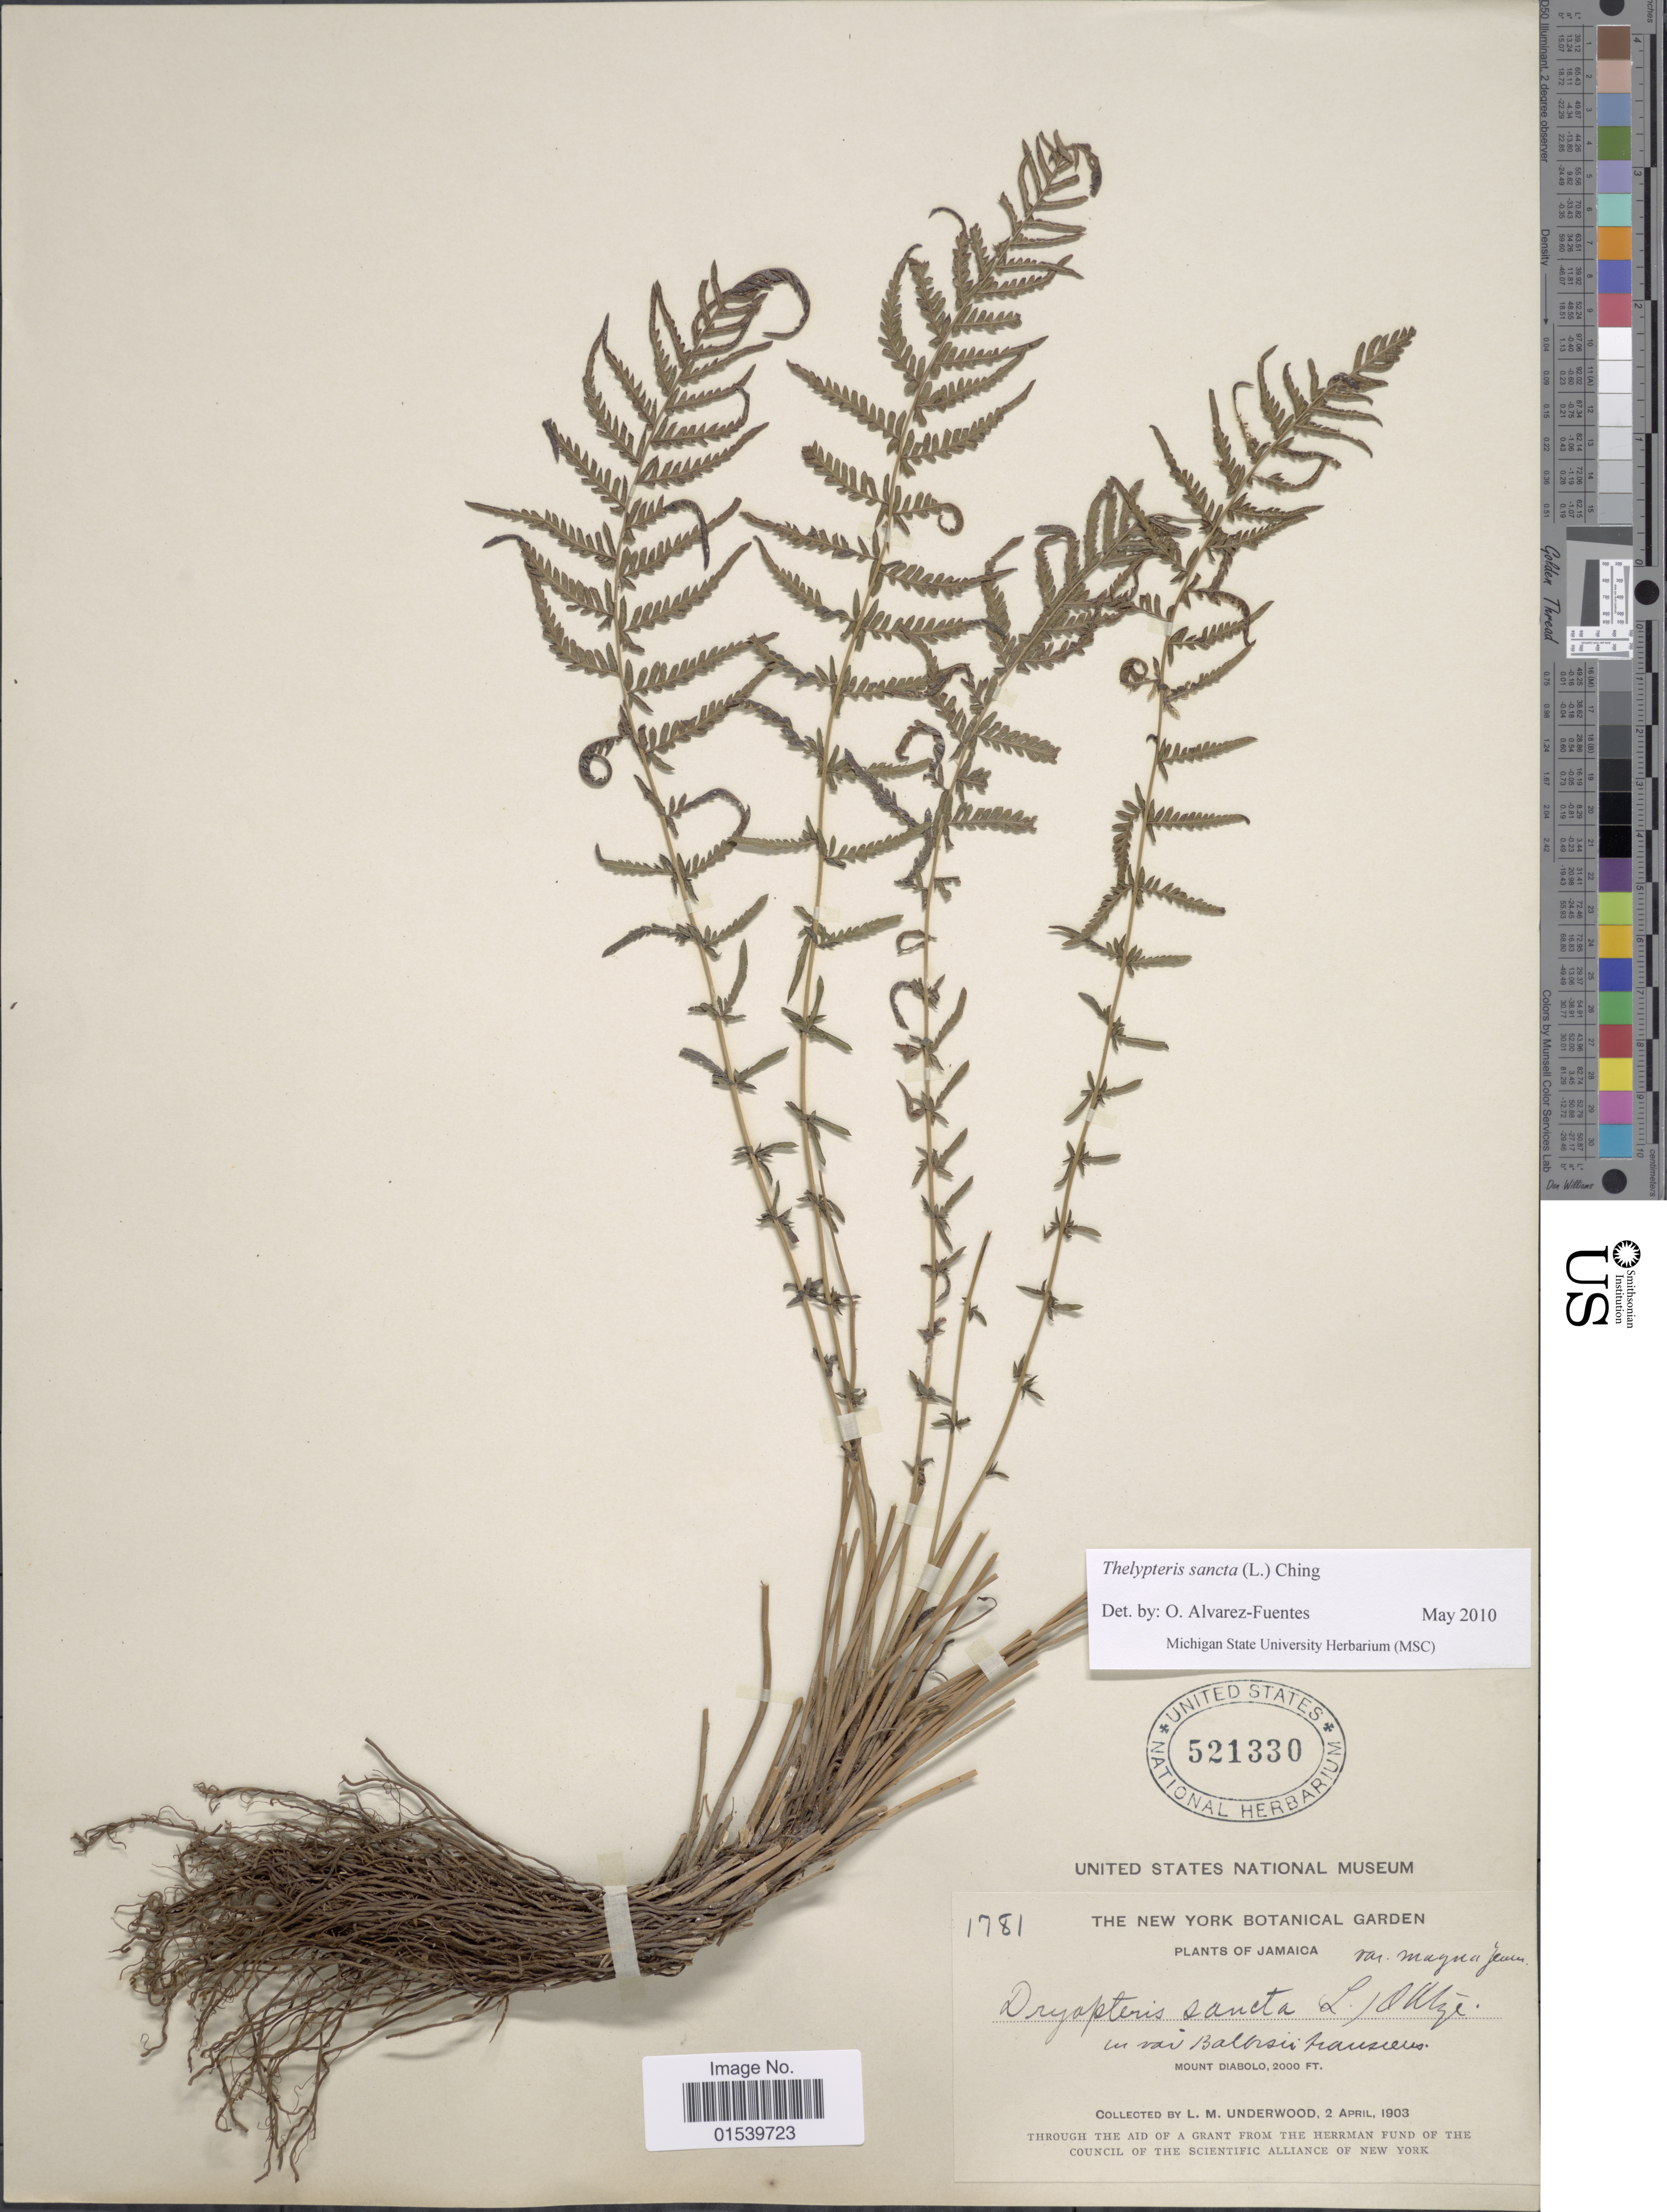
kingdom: Plantae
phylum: Tracheophyta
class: Polypodiopsida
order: Polypodiales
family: Thelypteridaceae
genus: Amauropelta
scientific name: Amauropelta sancta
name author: (L.) Pic. Serm.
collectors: L. M. Underwood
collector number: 1781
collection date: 1903-04-02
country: Jamaica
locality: Mount Diabolo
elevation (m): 610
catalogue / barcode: US 521330